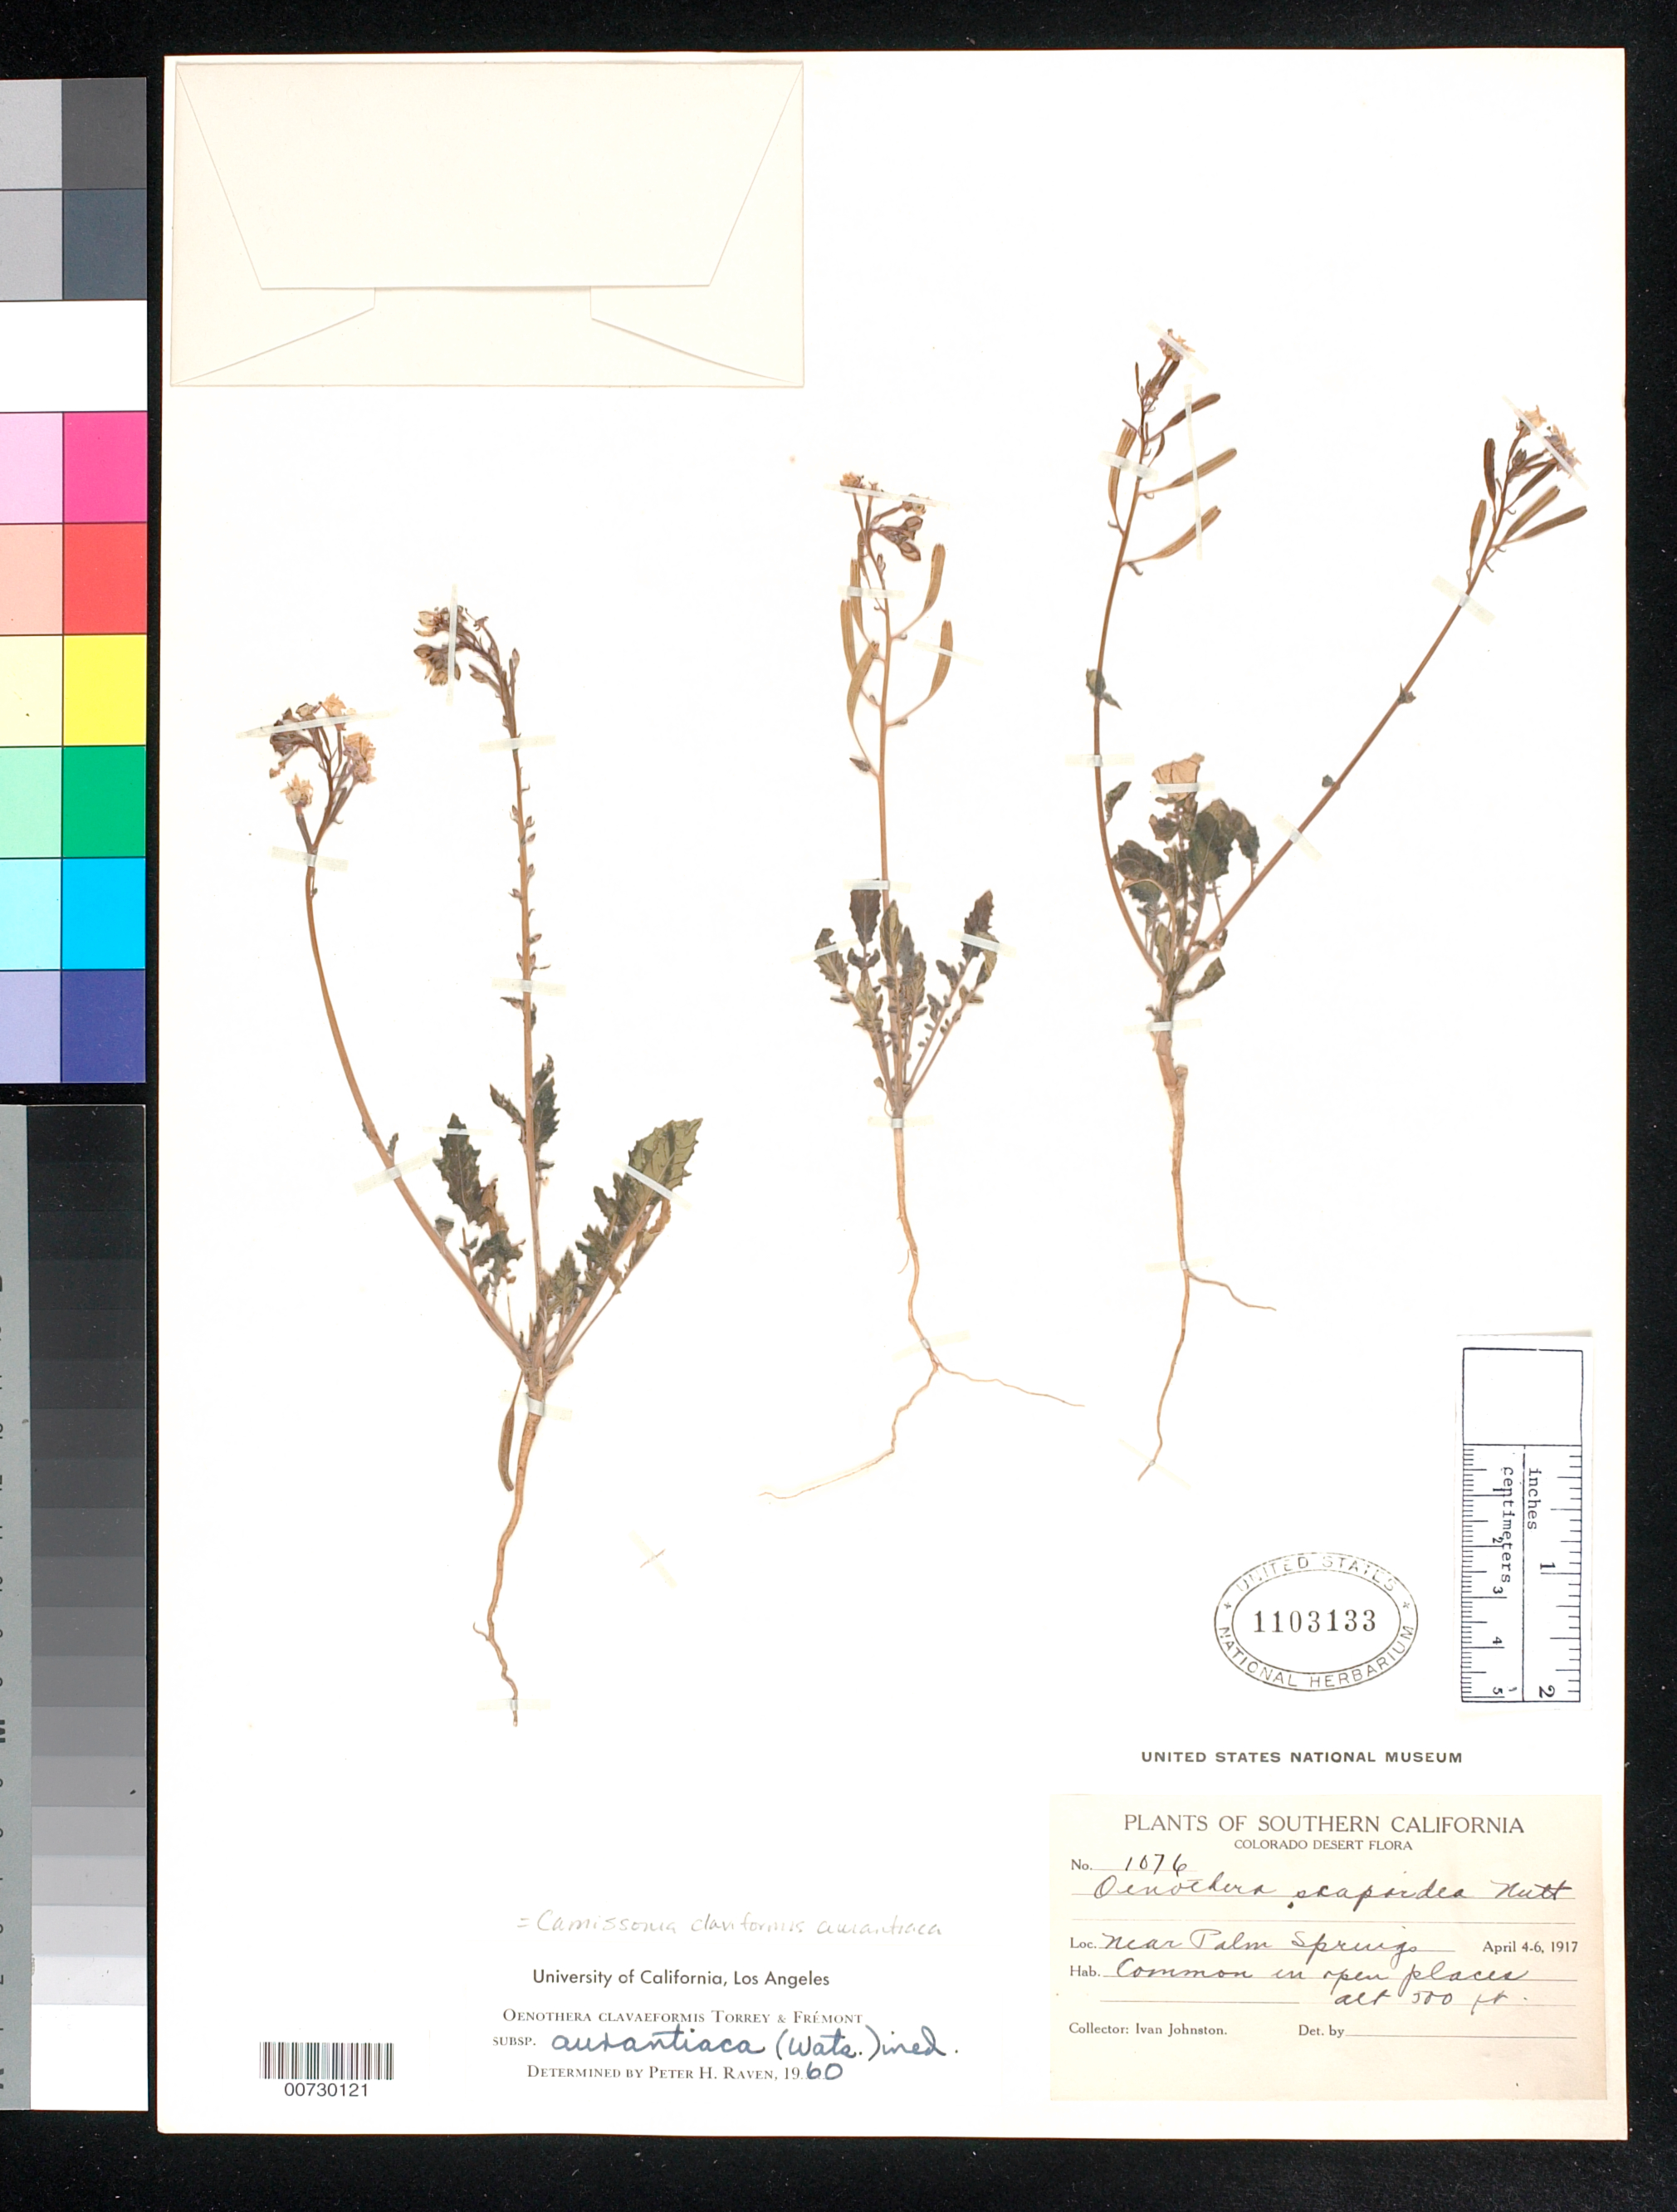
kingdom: Plantae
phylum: Tracheophyta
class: Magnoliopsida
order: Myrtales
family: Onagraceae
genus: Chylismia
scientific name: Chylismia claviformis subsp. aurantiaca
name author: (Munz) W.L. Wagner & Hoch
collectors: I. Johnston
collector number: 1076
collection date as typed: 04 Apr 1917 to 06 Apr 1917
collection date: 1917-04-04/1917-04-06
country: United States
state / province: California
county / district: Riverside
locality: Near Palm Springs.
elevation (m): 152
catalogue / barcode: US 1103133